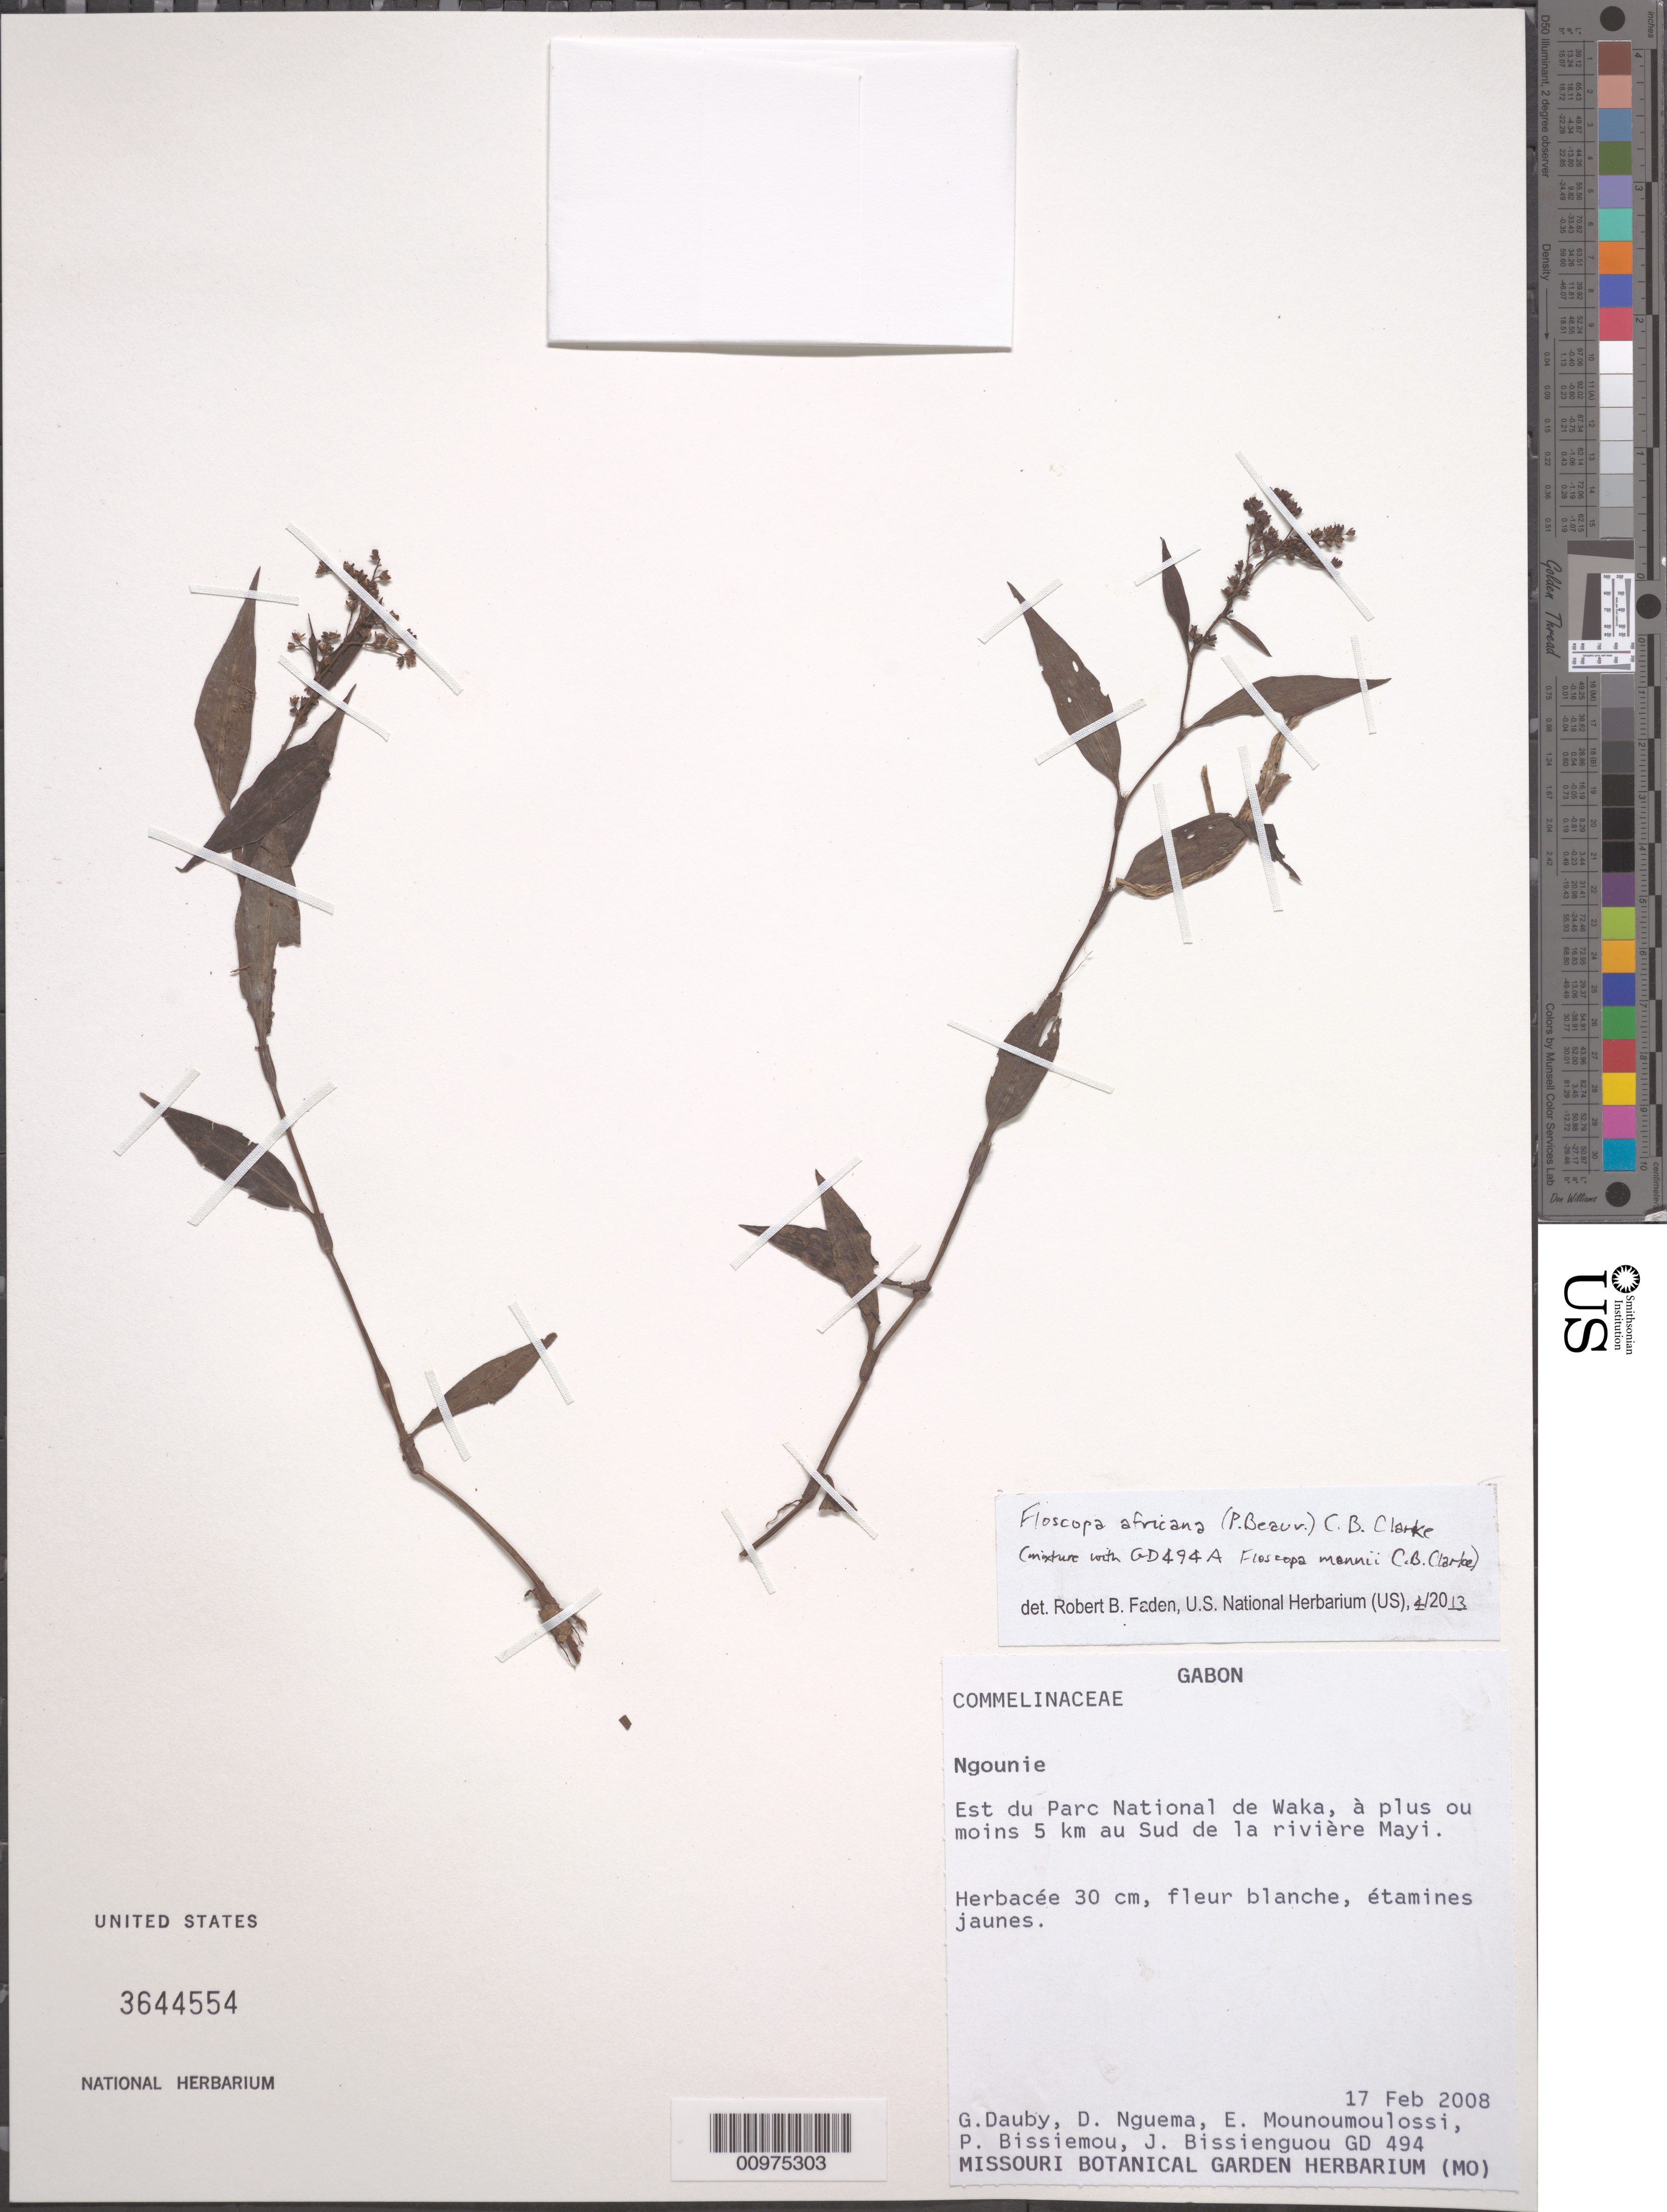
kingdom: Plantae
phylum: Tracheophyta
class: Liliopsida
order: Commelinales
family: Commelinaceae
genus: Floscopa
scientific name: Floscopa africana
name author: (P. Beauv.) C.B. Clarke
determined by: Faden, Robert B., (US), Smithsonian Institution - National Museum of Natural History (UNITED STATES)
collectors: G. Dauby et al.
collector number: GD 494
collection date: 2008-02-17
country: Gabon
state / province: Ngounie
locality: Est du Parc National de Waka, à plus ou moins 5 km au Sud de la rivière Mayi.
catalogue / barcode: US 3644554